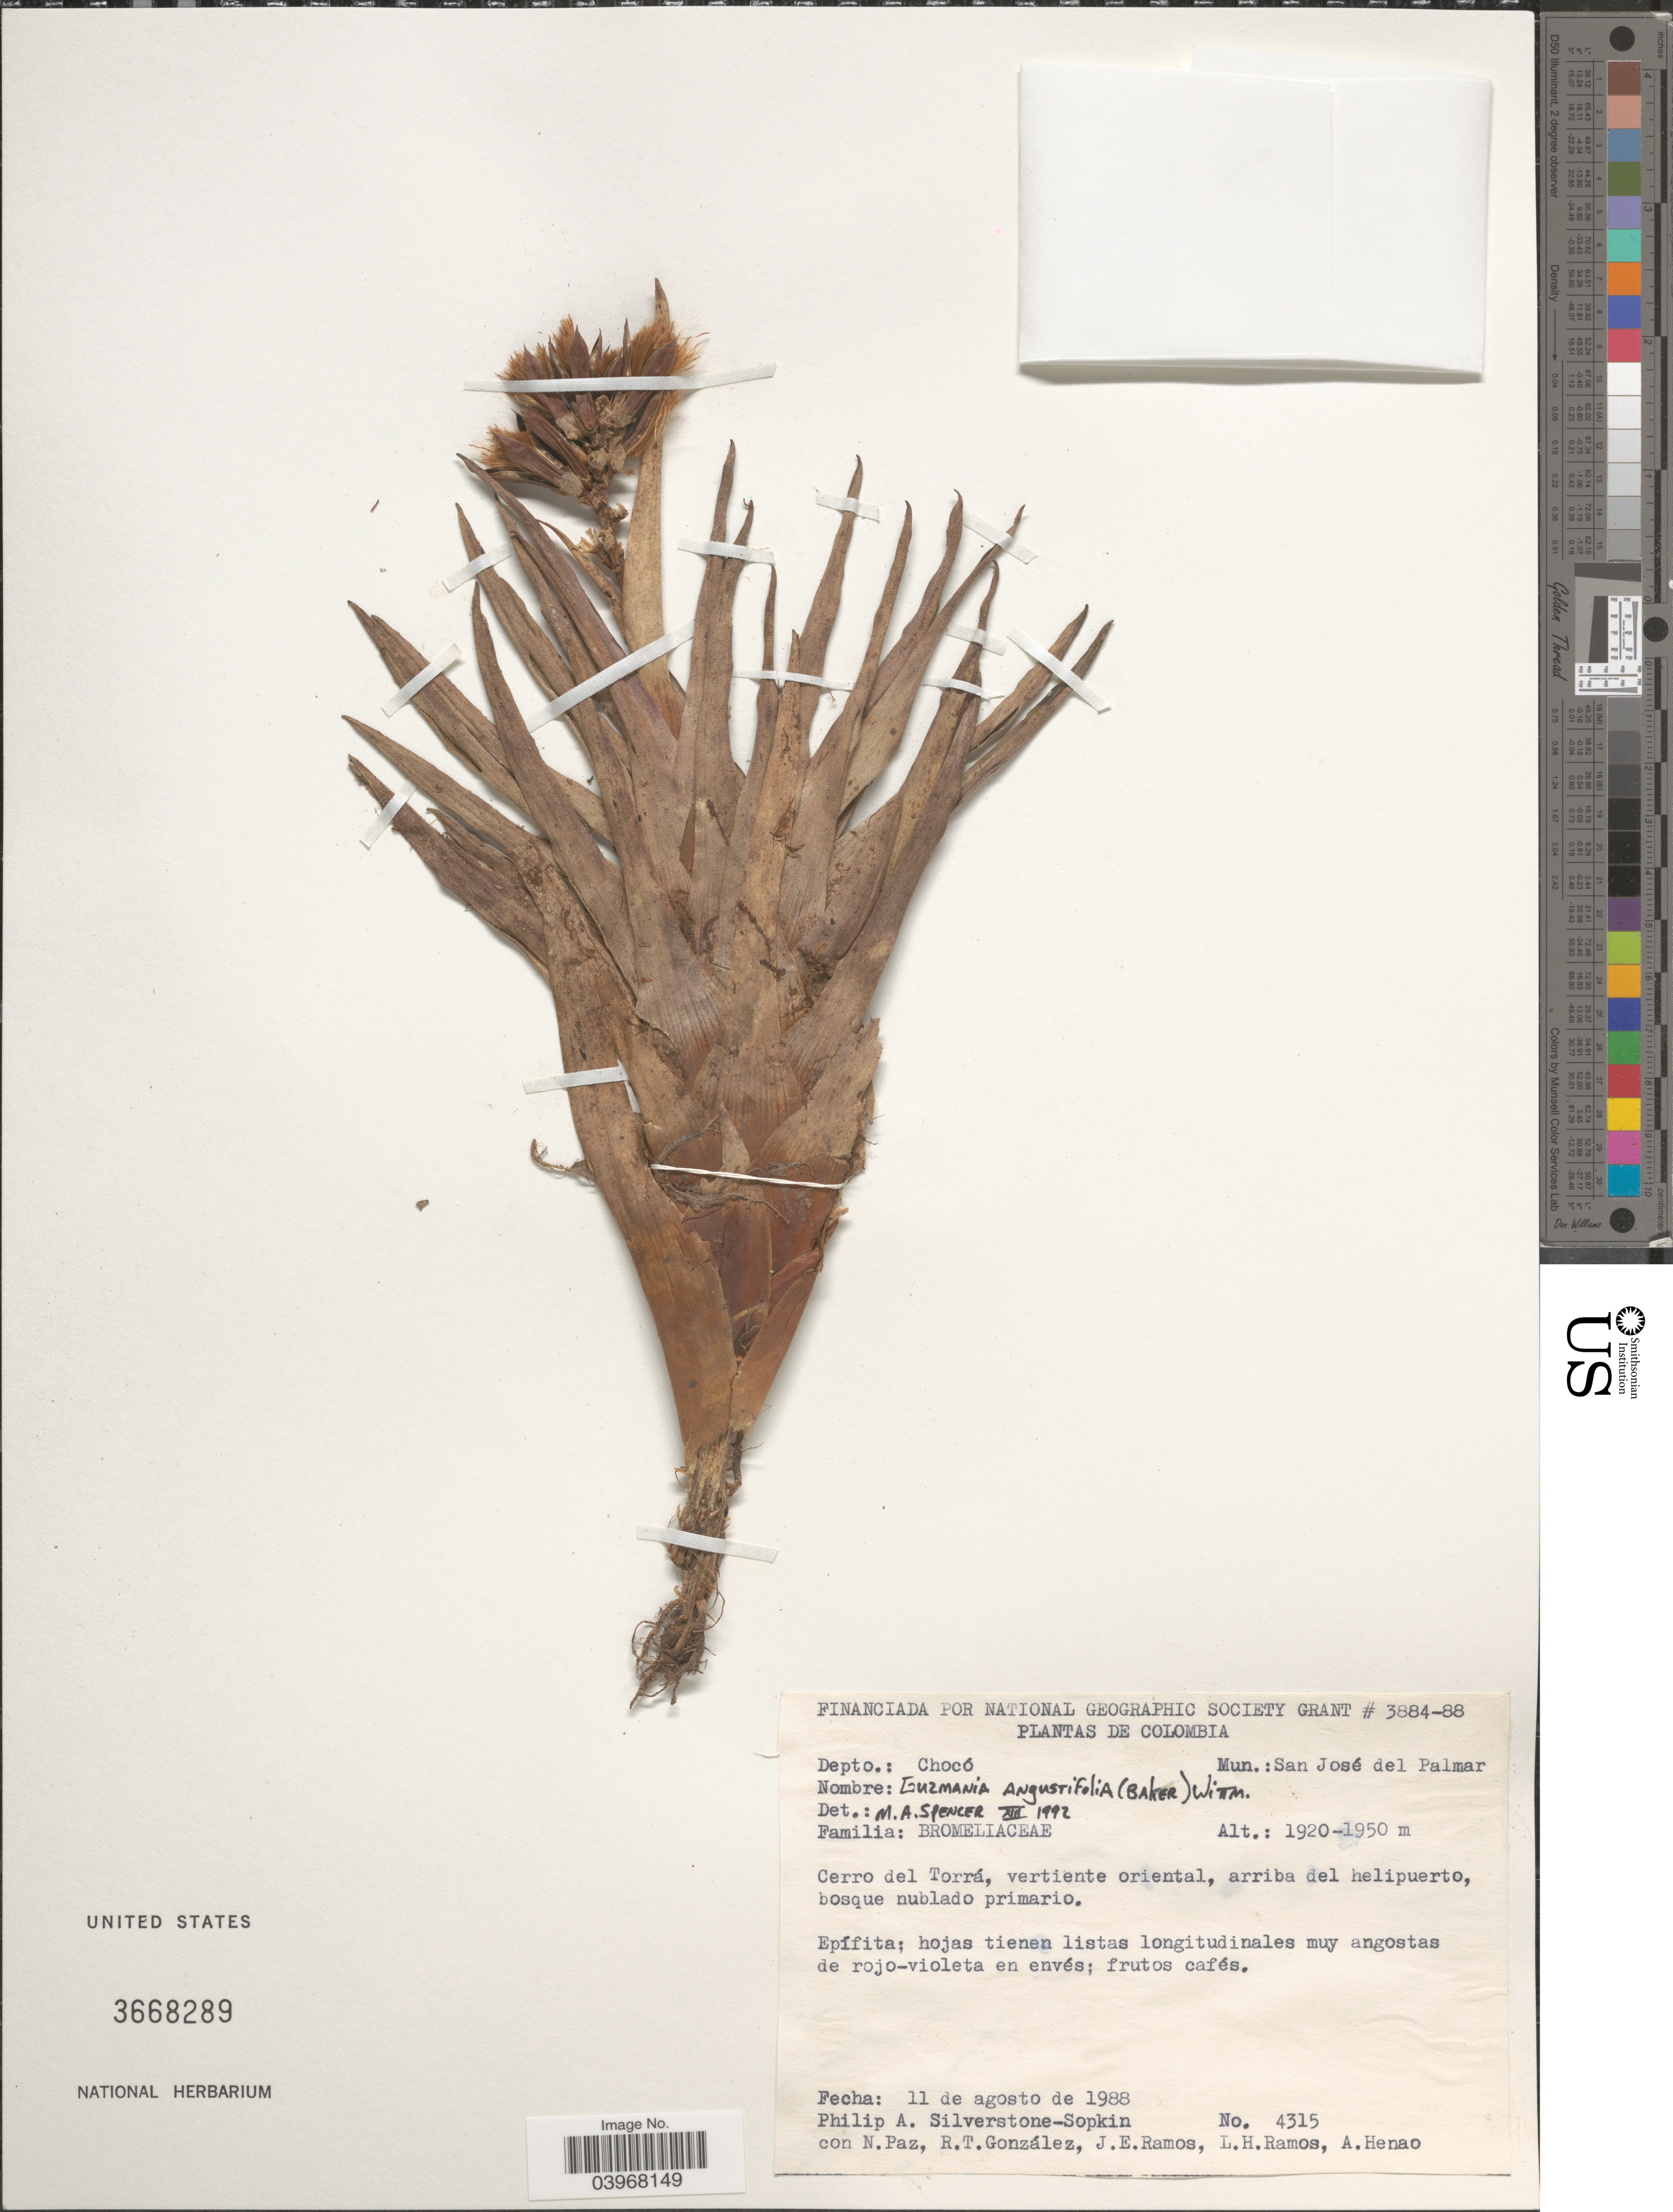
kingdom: Plantae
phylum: Tracheophyta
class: Liliopsida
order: Poales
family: Bromeliaceae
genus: Guzmania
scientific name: Guzmania angustifolia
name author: (Baker) Wittm.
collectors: P. A. Silverstone-Sopkin, N. Paz, R. Gonzalez, J. E. Ramos & et al.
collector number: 4315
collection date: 1988-08-11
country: Colombia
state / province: Chocó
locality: Depto.: Chocó. Mun.: San José del Palmar. Cerro del Torrá, vertiente oriental, arriba del helipuerto, bosque nublado primario.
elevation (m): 1920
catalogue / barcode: US 3668289